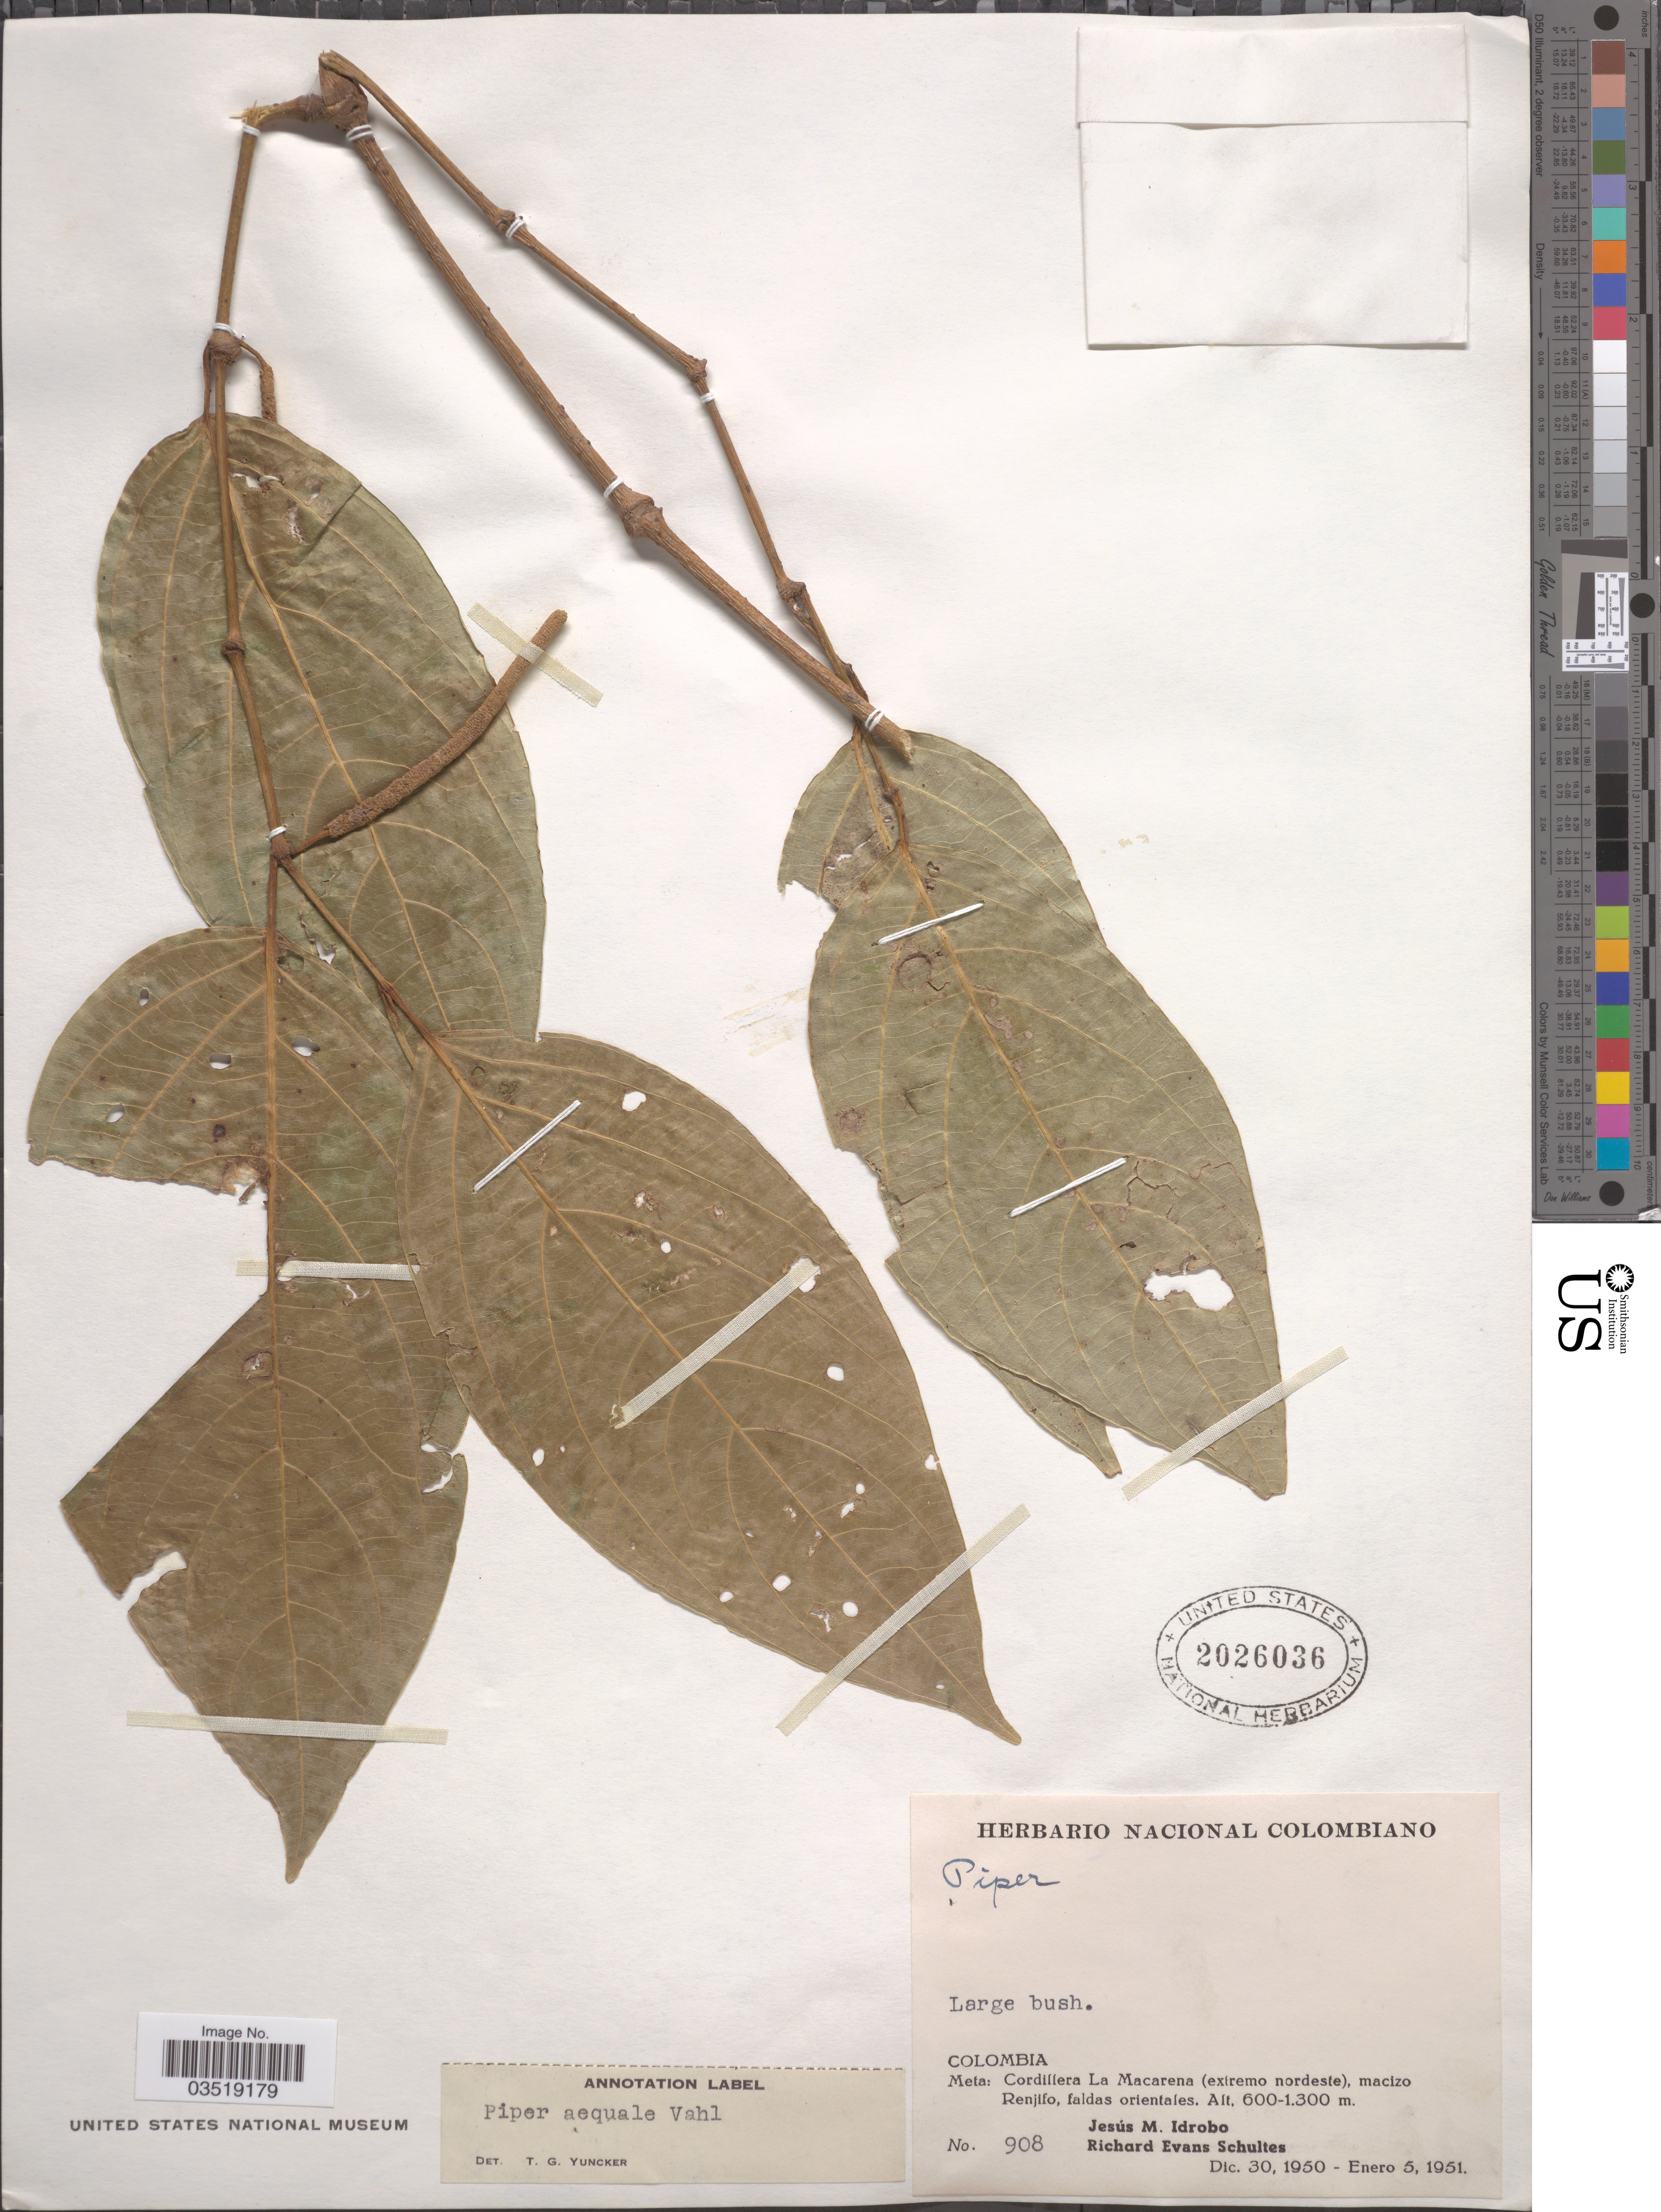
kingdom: Plantae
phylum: Tracheophyta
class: Magnoliopsida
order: Piperales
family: Piperaceae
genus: Piper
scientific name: Piper aequale var. aequale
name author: Vahl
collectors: J. M. Idrobo & R. E. Schultes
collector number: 908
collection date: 1950-12-30/1951-01-05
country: Colombia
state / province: Meta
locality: Cordillera La Macarena (extremo nordeste), macizo Renjifo, faldas orientales.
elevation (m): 600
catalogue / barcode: US 2026036